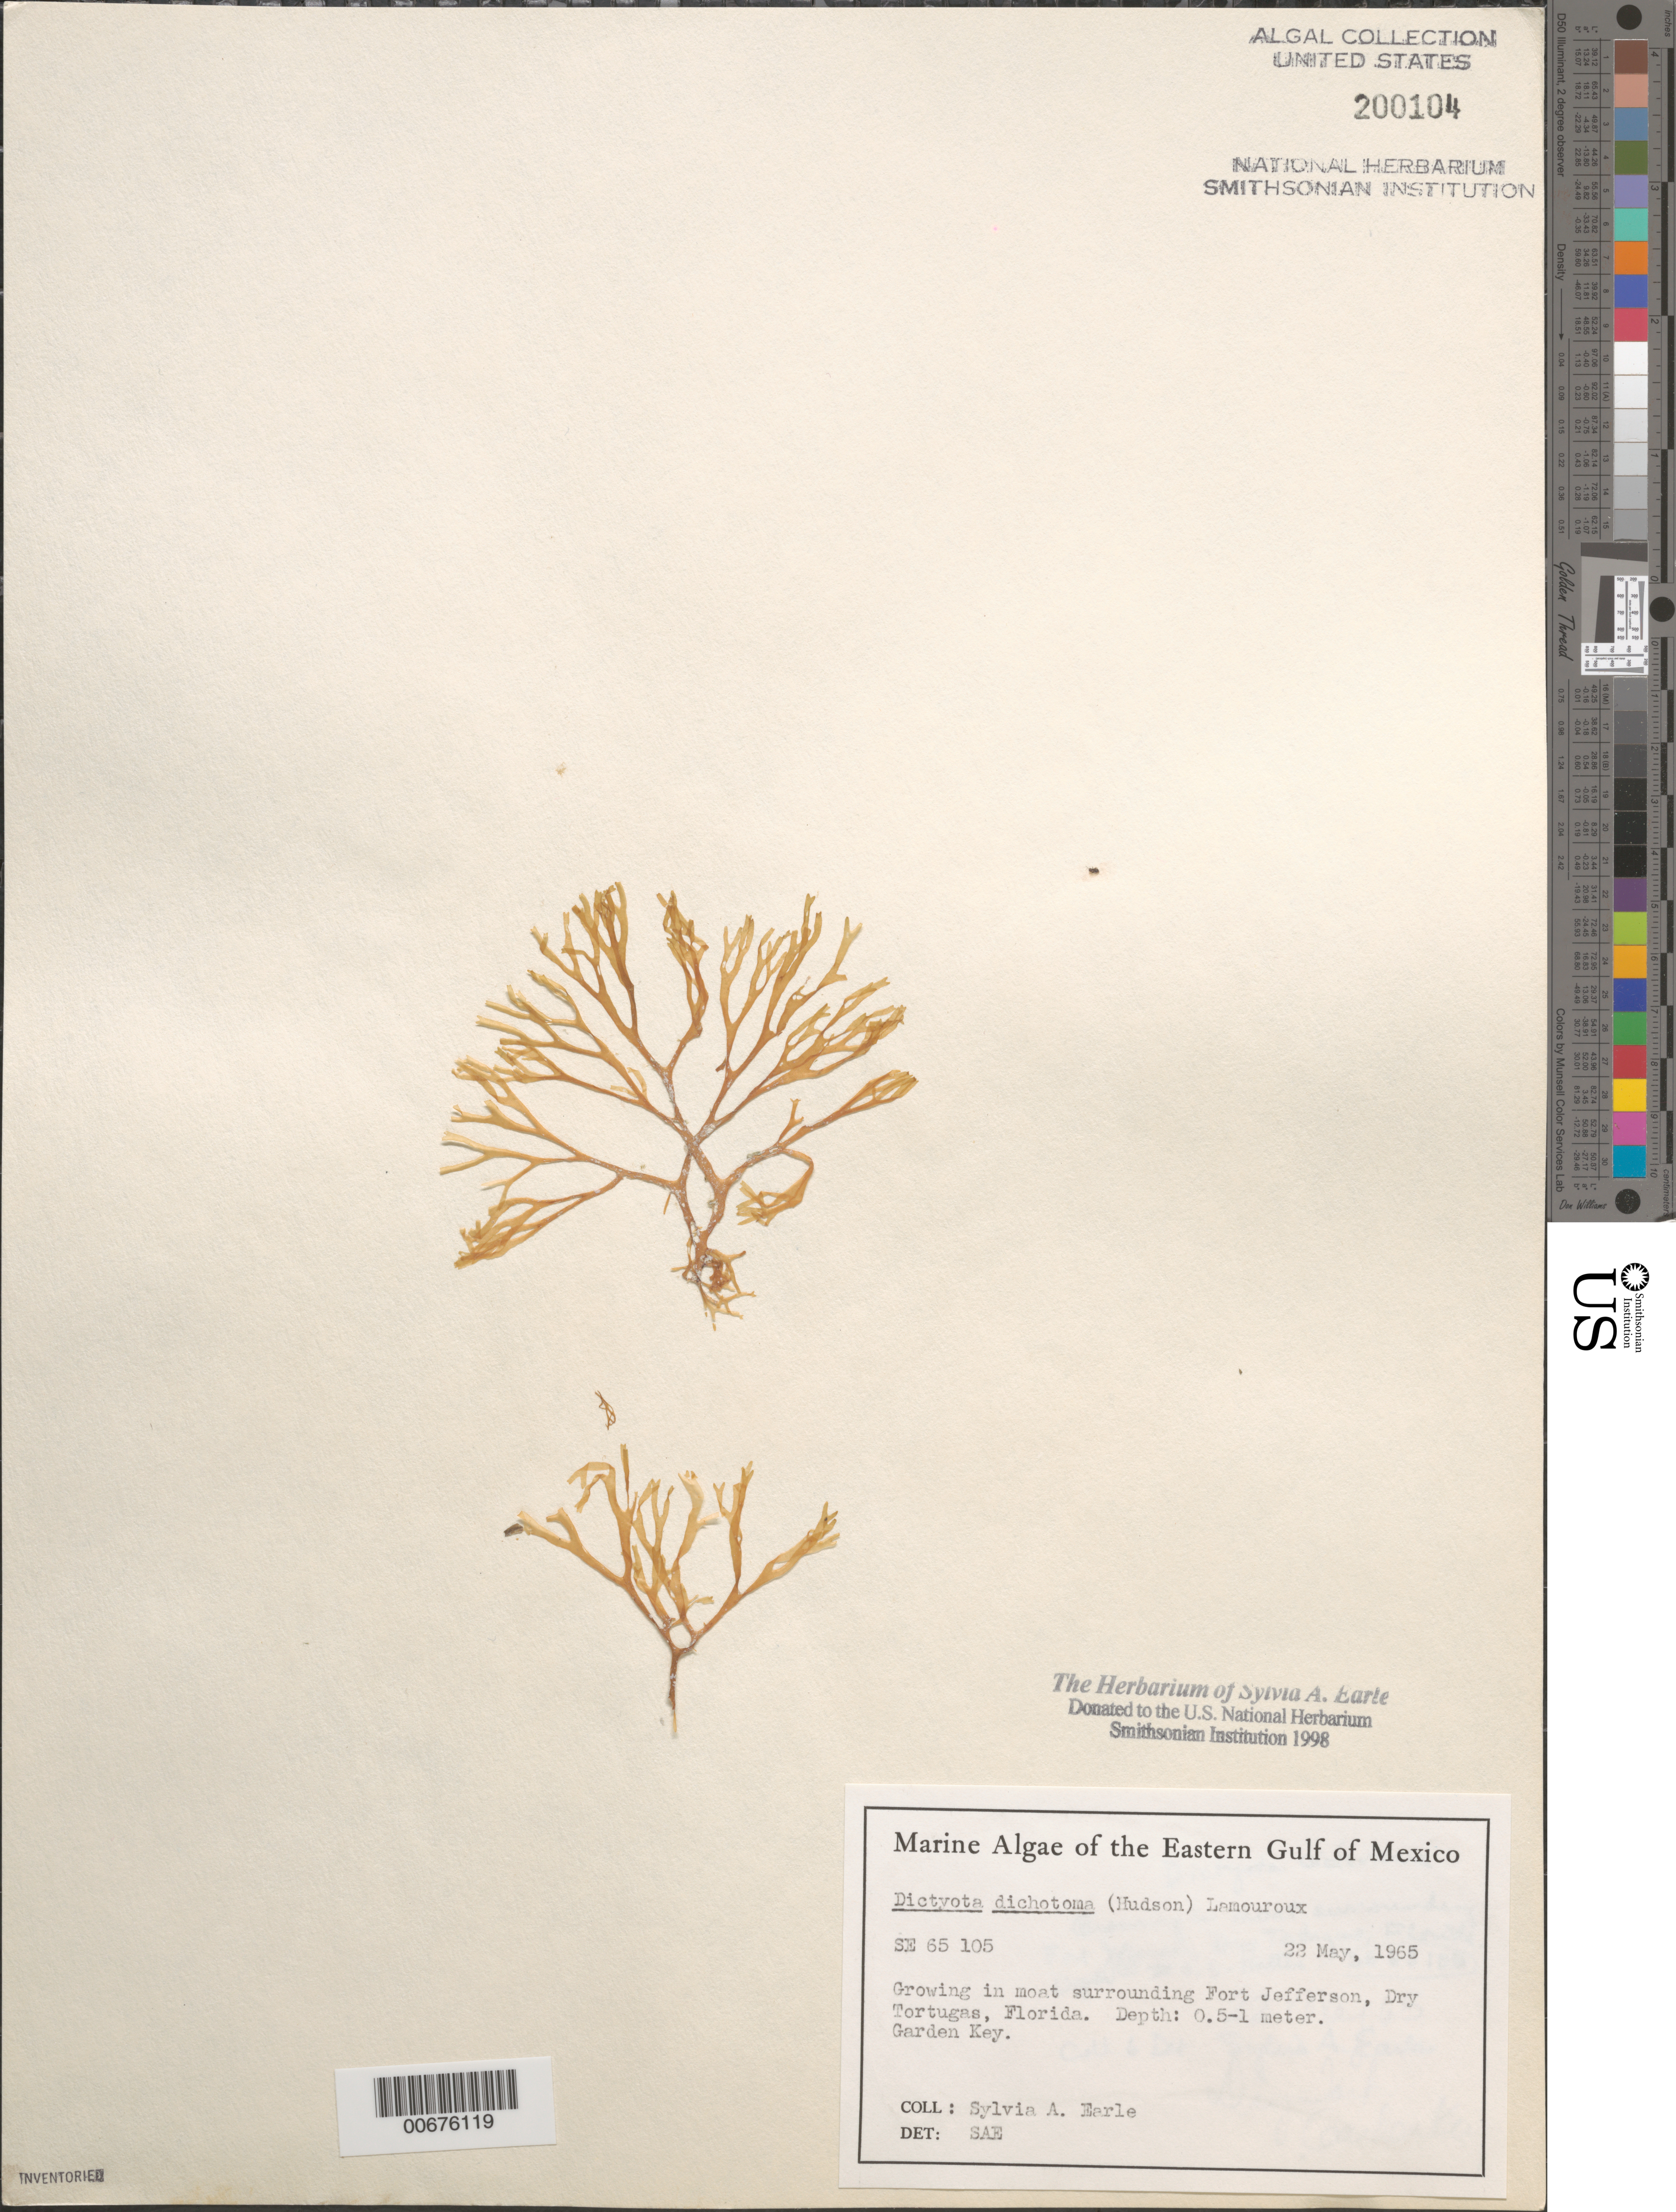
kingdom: Chromista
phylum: Ochrophyta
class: Phaeophyceae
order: Dictyotales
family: Dictyotaceae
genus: Dictyota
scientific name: Dictyota dichotoma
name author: (Huds.) J.V.Lamouroux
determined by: Earle, S. A.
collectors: S. A. Earle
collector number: Se 65105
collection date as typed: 22 May 1965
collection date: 1965-05-22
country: United States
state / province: Florida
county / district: Monroe County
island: Garden Key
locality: Fort Jefferson moat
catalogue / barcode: US 200104